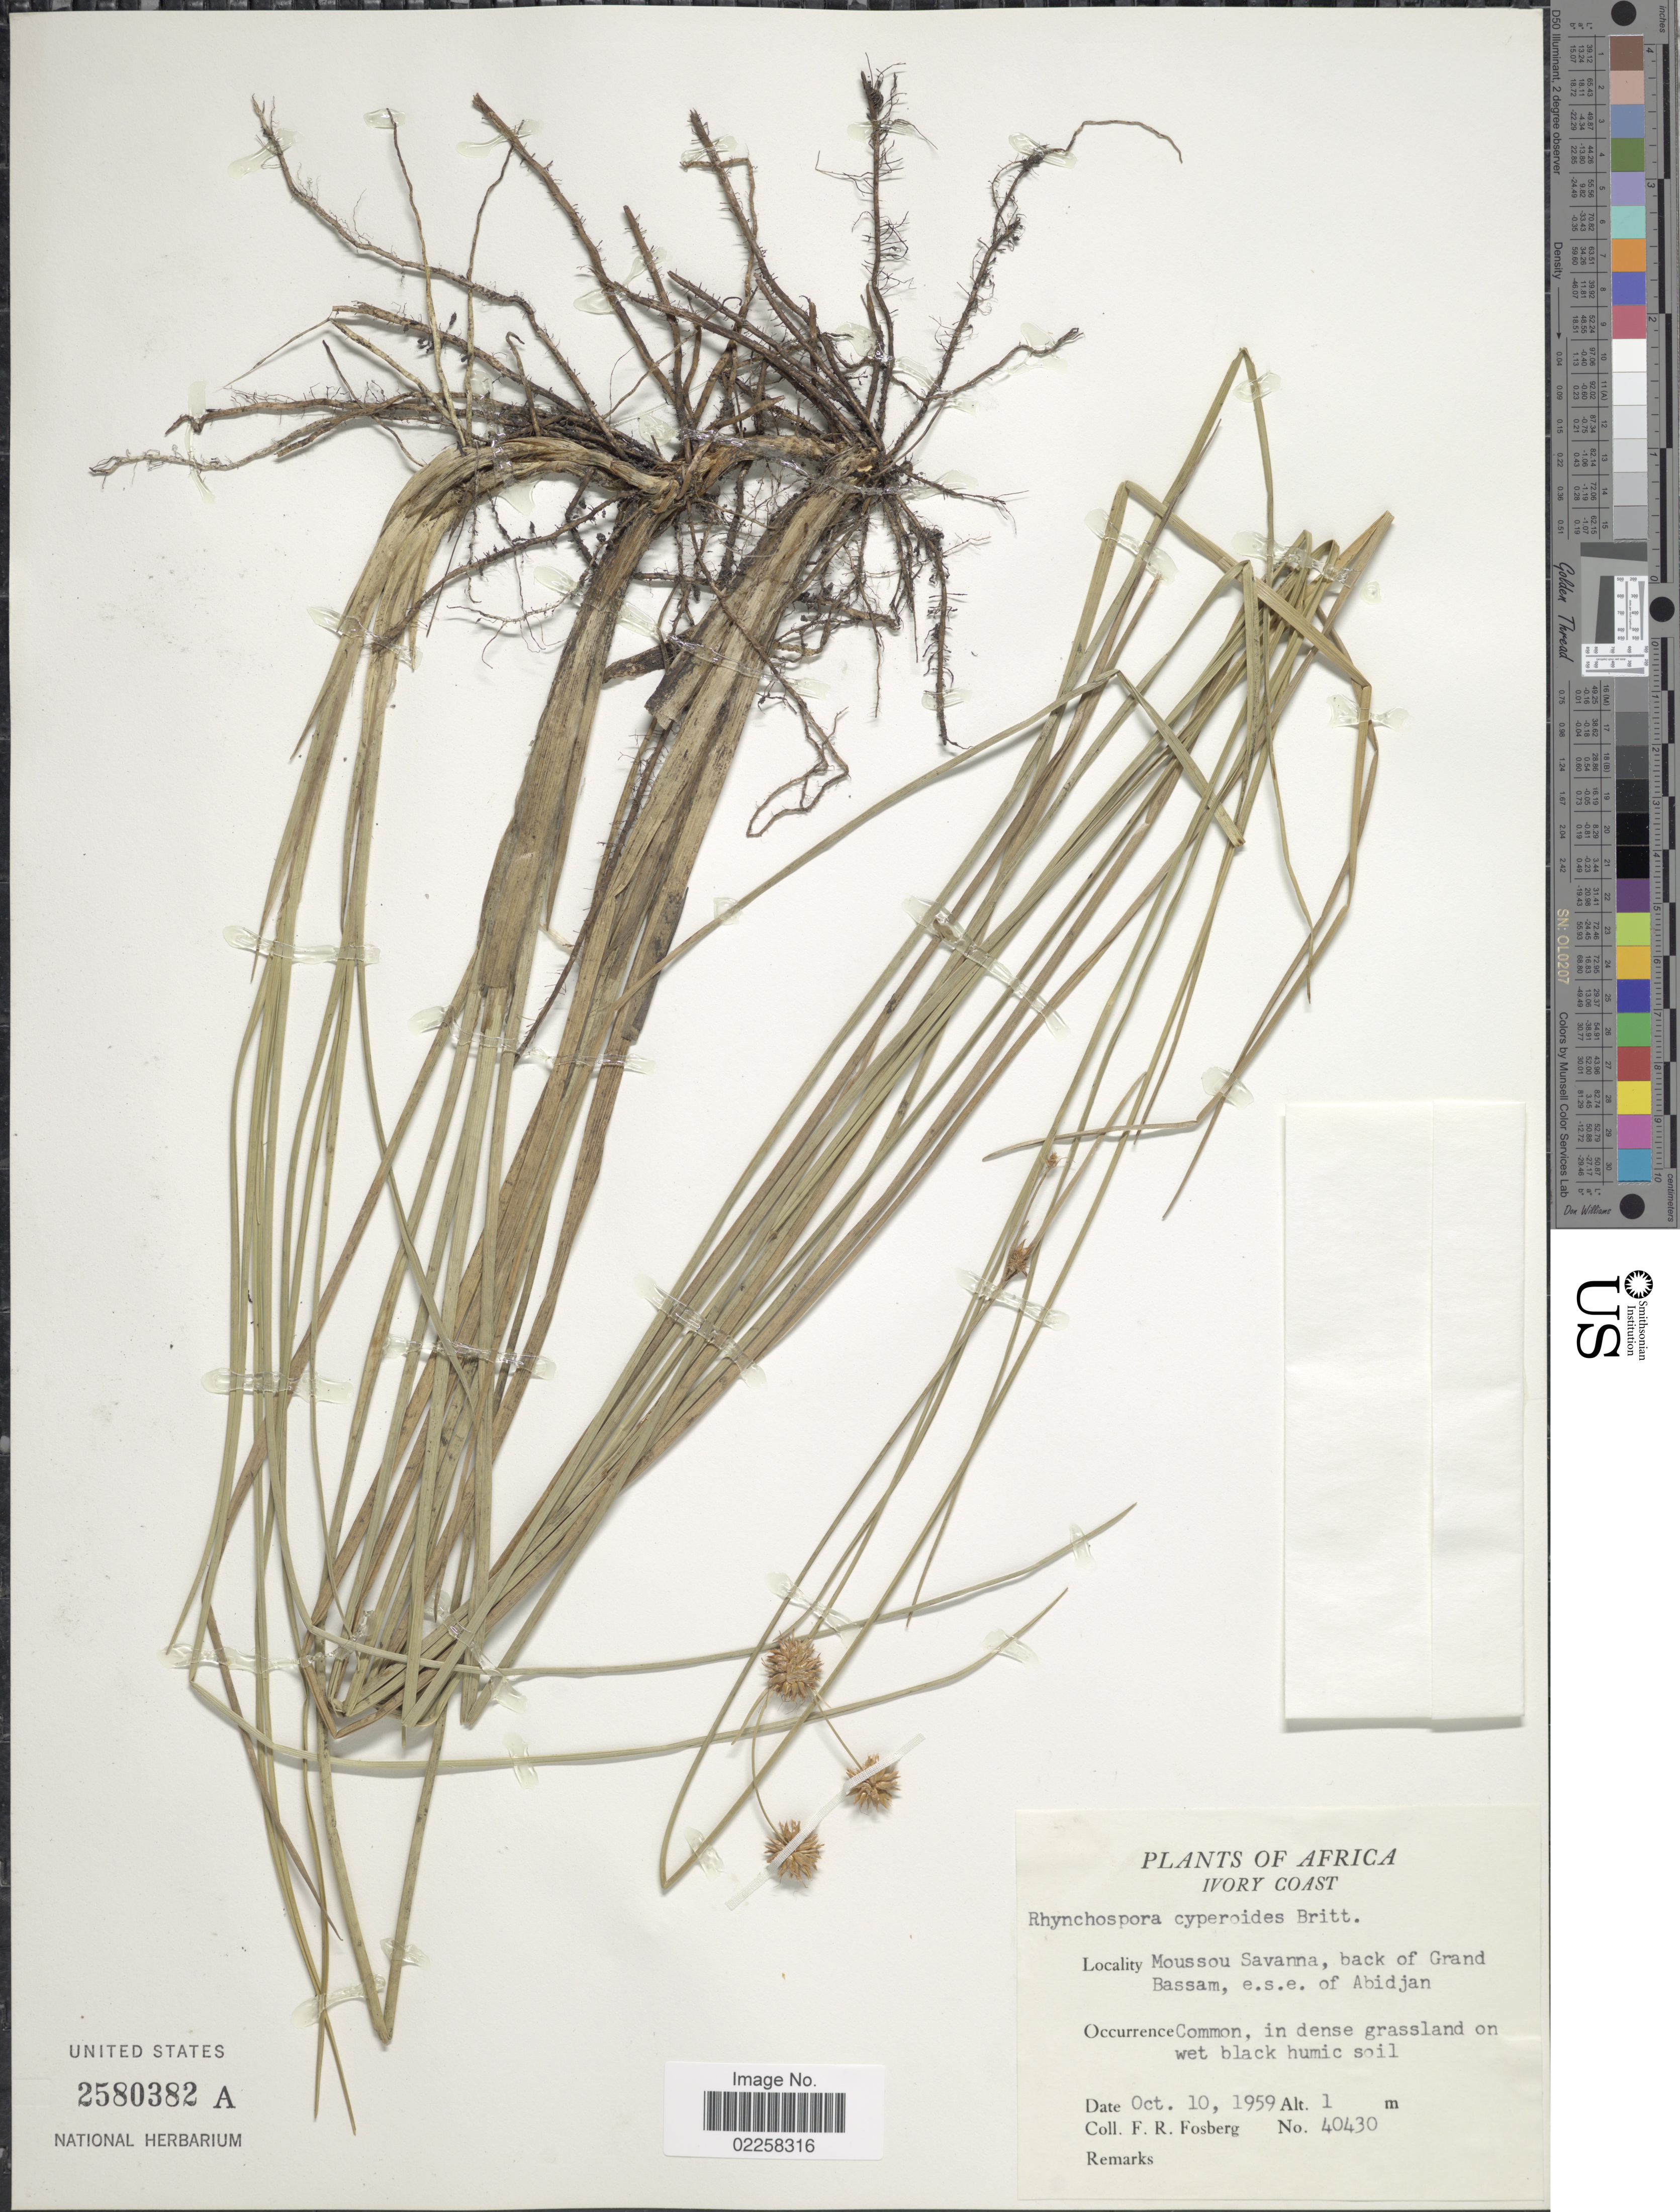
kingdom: Plantae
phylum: Tracheophyta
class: Liliopsida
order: Poales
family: Cyperaceae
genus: Rhynchospora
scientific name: Rhynchospora holoschoenoides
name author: (Rich.) Herter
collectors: F. R. Fosberg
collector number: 40430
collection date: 1959-10-10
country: Ivory Coast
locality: Moussou Savanna, back of Grand Bassam, e.s.e. of Abidjan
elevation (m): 1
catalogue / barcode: US 2580382A